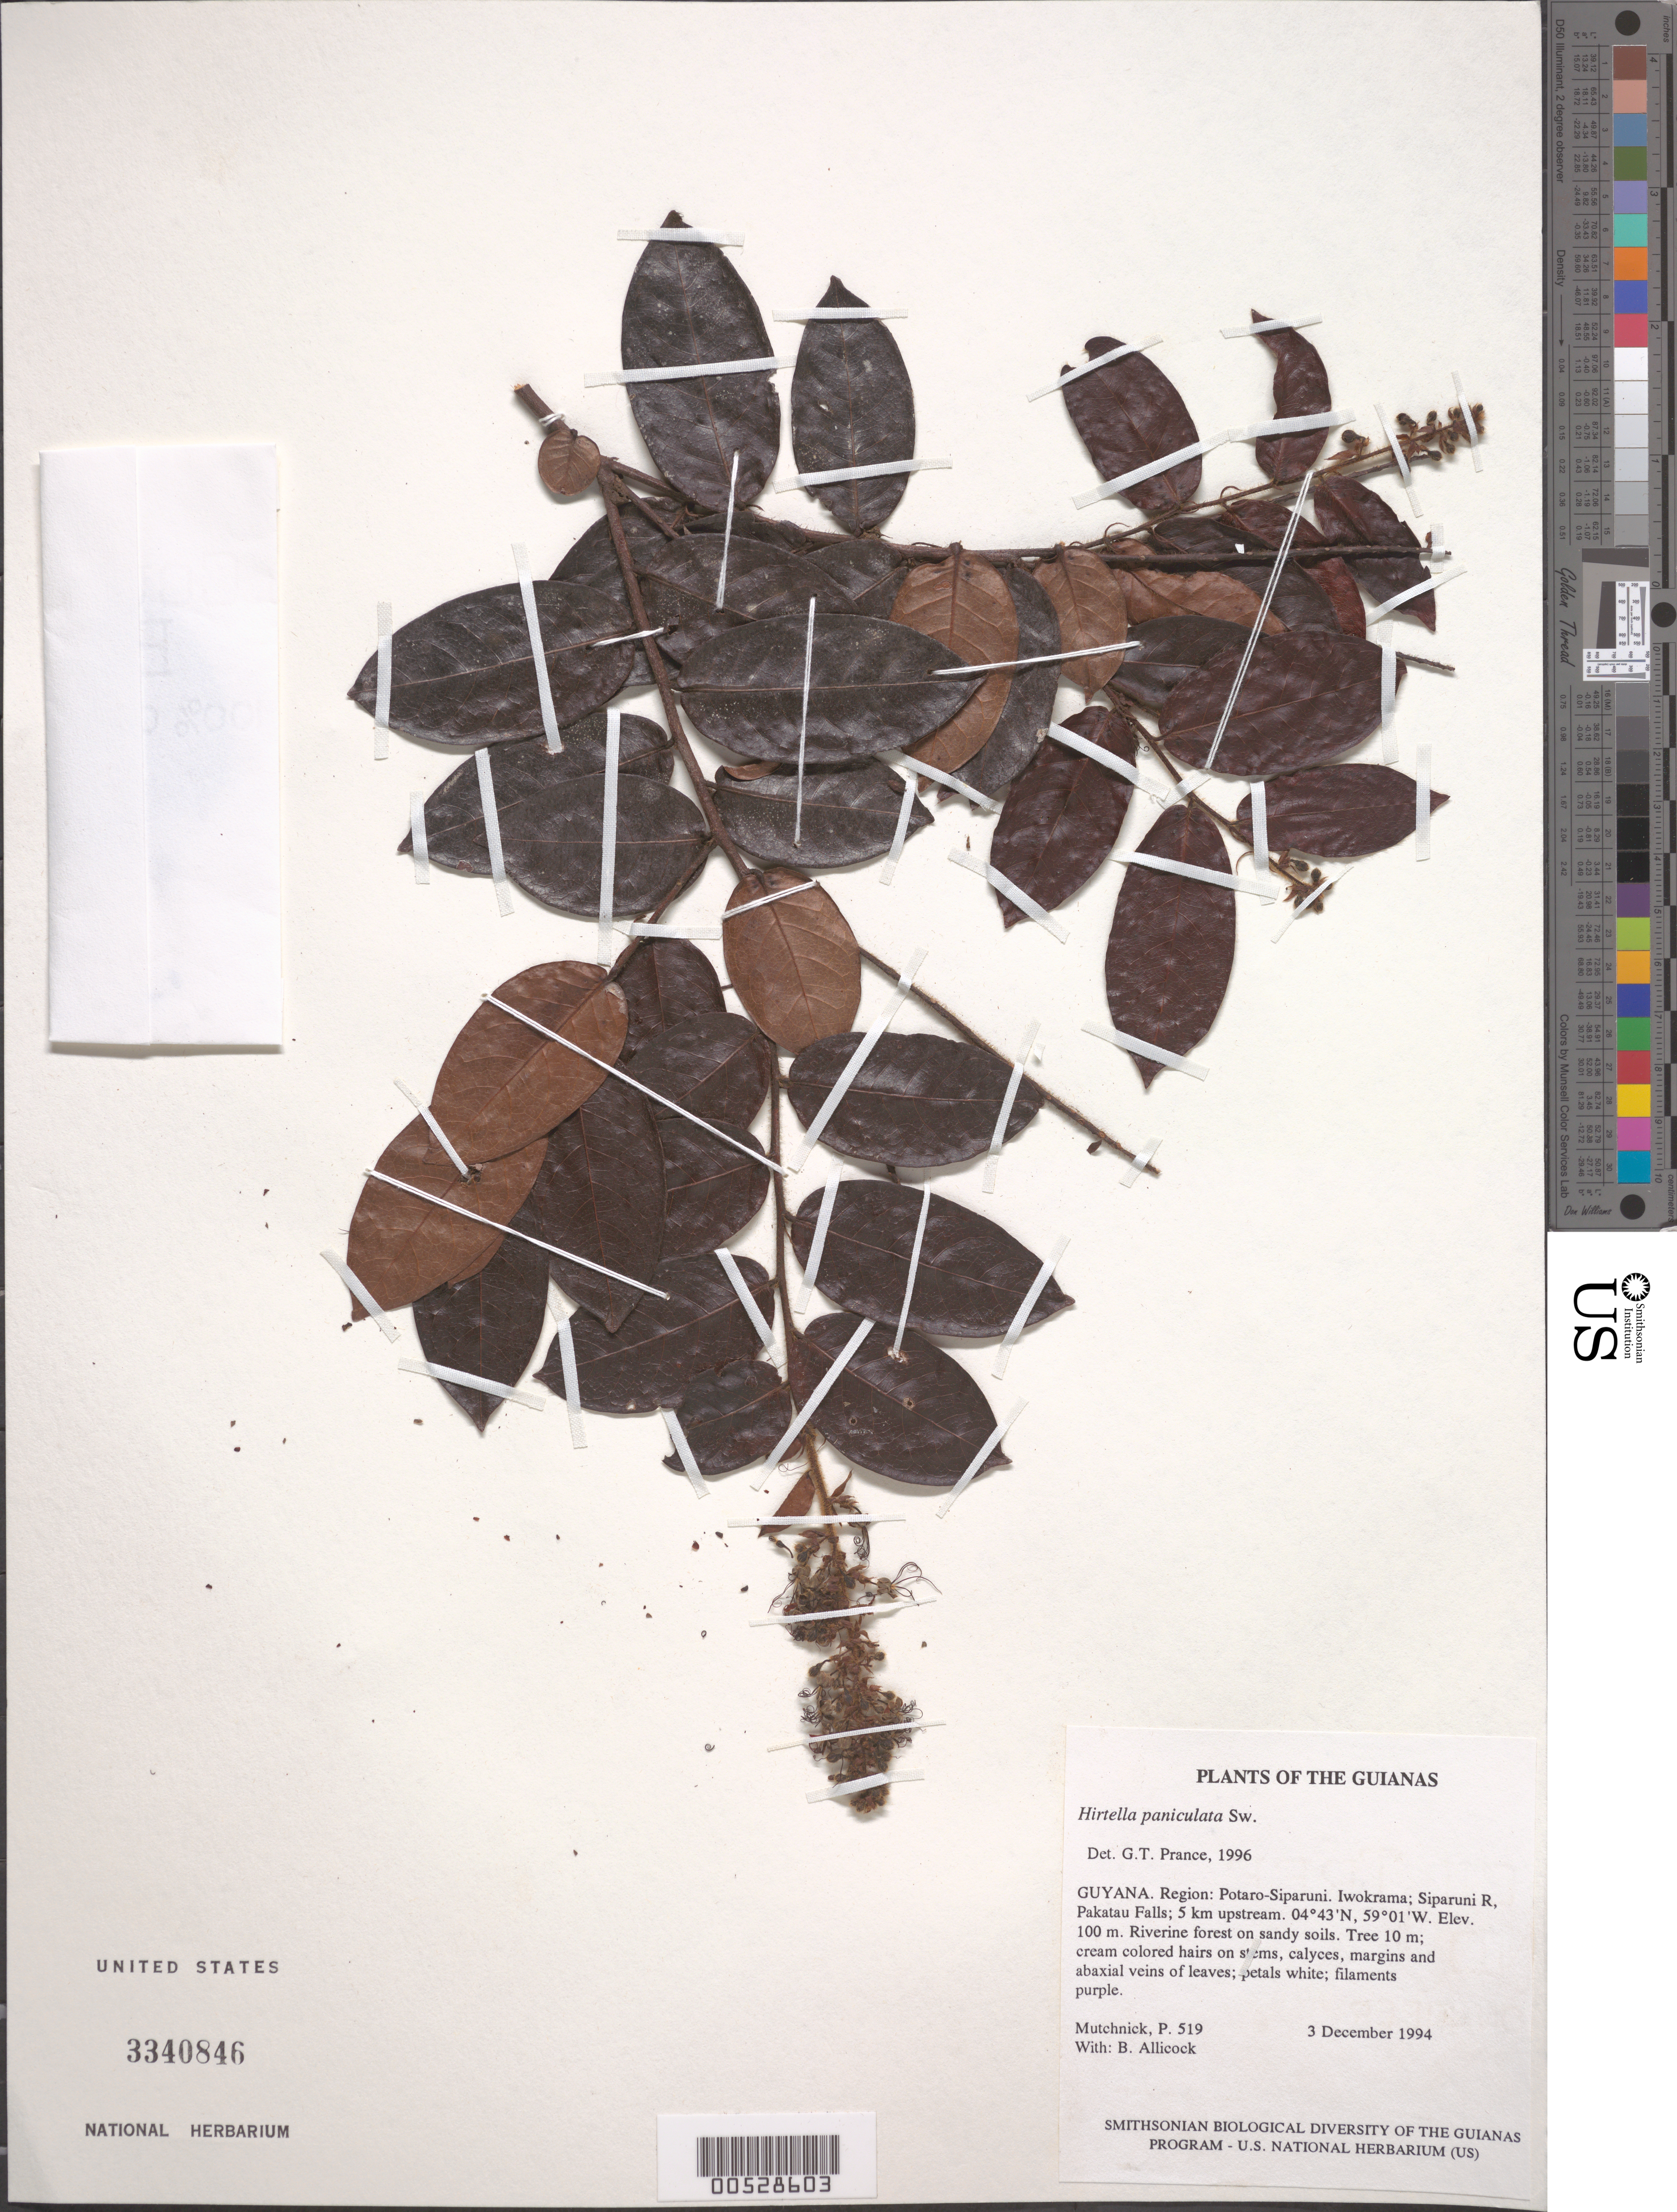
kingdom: Plantae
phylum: Tracheophyta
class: Magnoliopsida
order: Malpighiales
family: Chrysobalanaceae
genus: Hirtella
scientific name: Hirtella paniculata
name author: Sw.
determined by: Prance, G. T.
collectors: P. Mutchnick & B. Allicock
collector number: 519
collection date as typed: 3 December 1994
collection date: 1994-12-03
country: Guyana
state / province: Potaro-Siparuni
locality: Iwokrama; Siparuni R, Pakatau Falls; 5 km upstream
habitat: Riverine forest on sandy soils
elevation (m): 100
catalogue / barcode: US 3340846